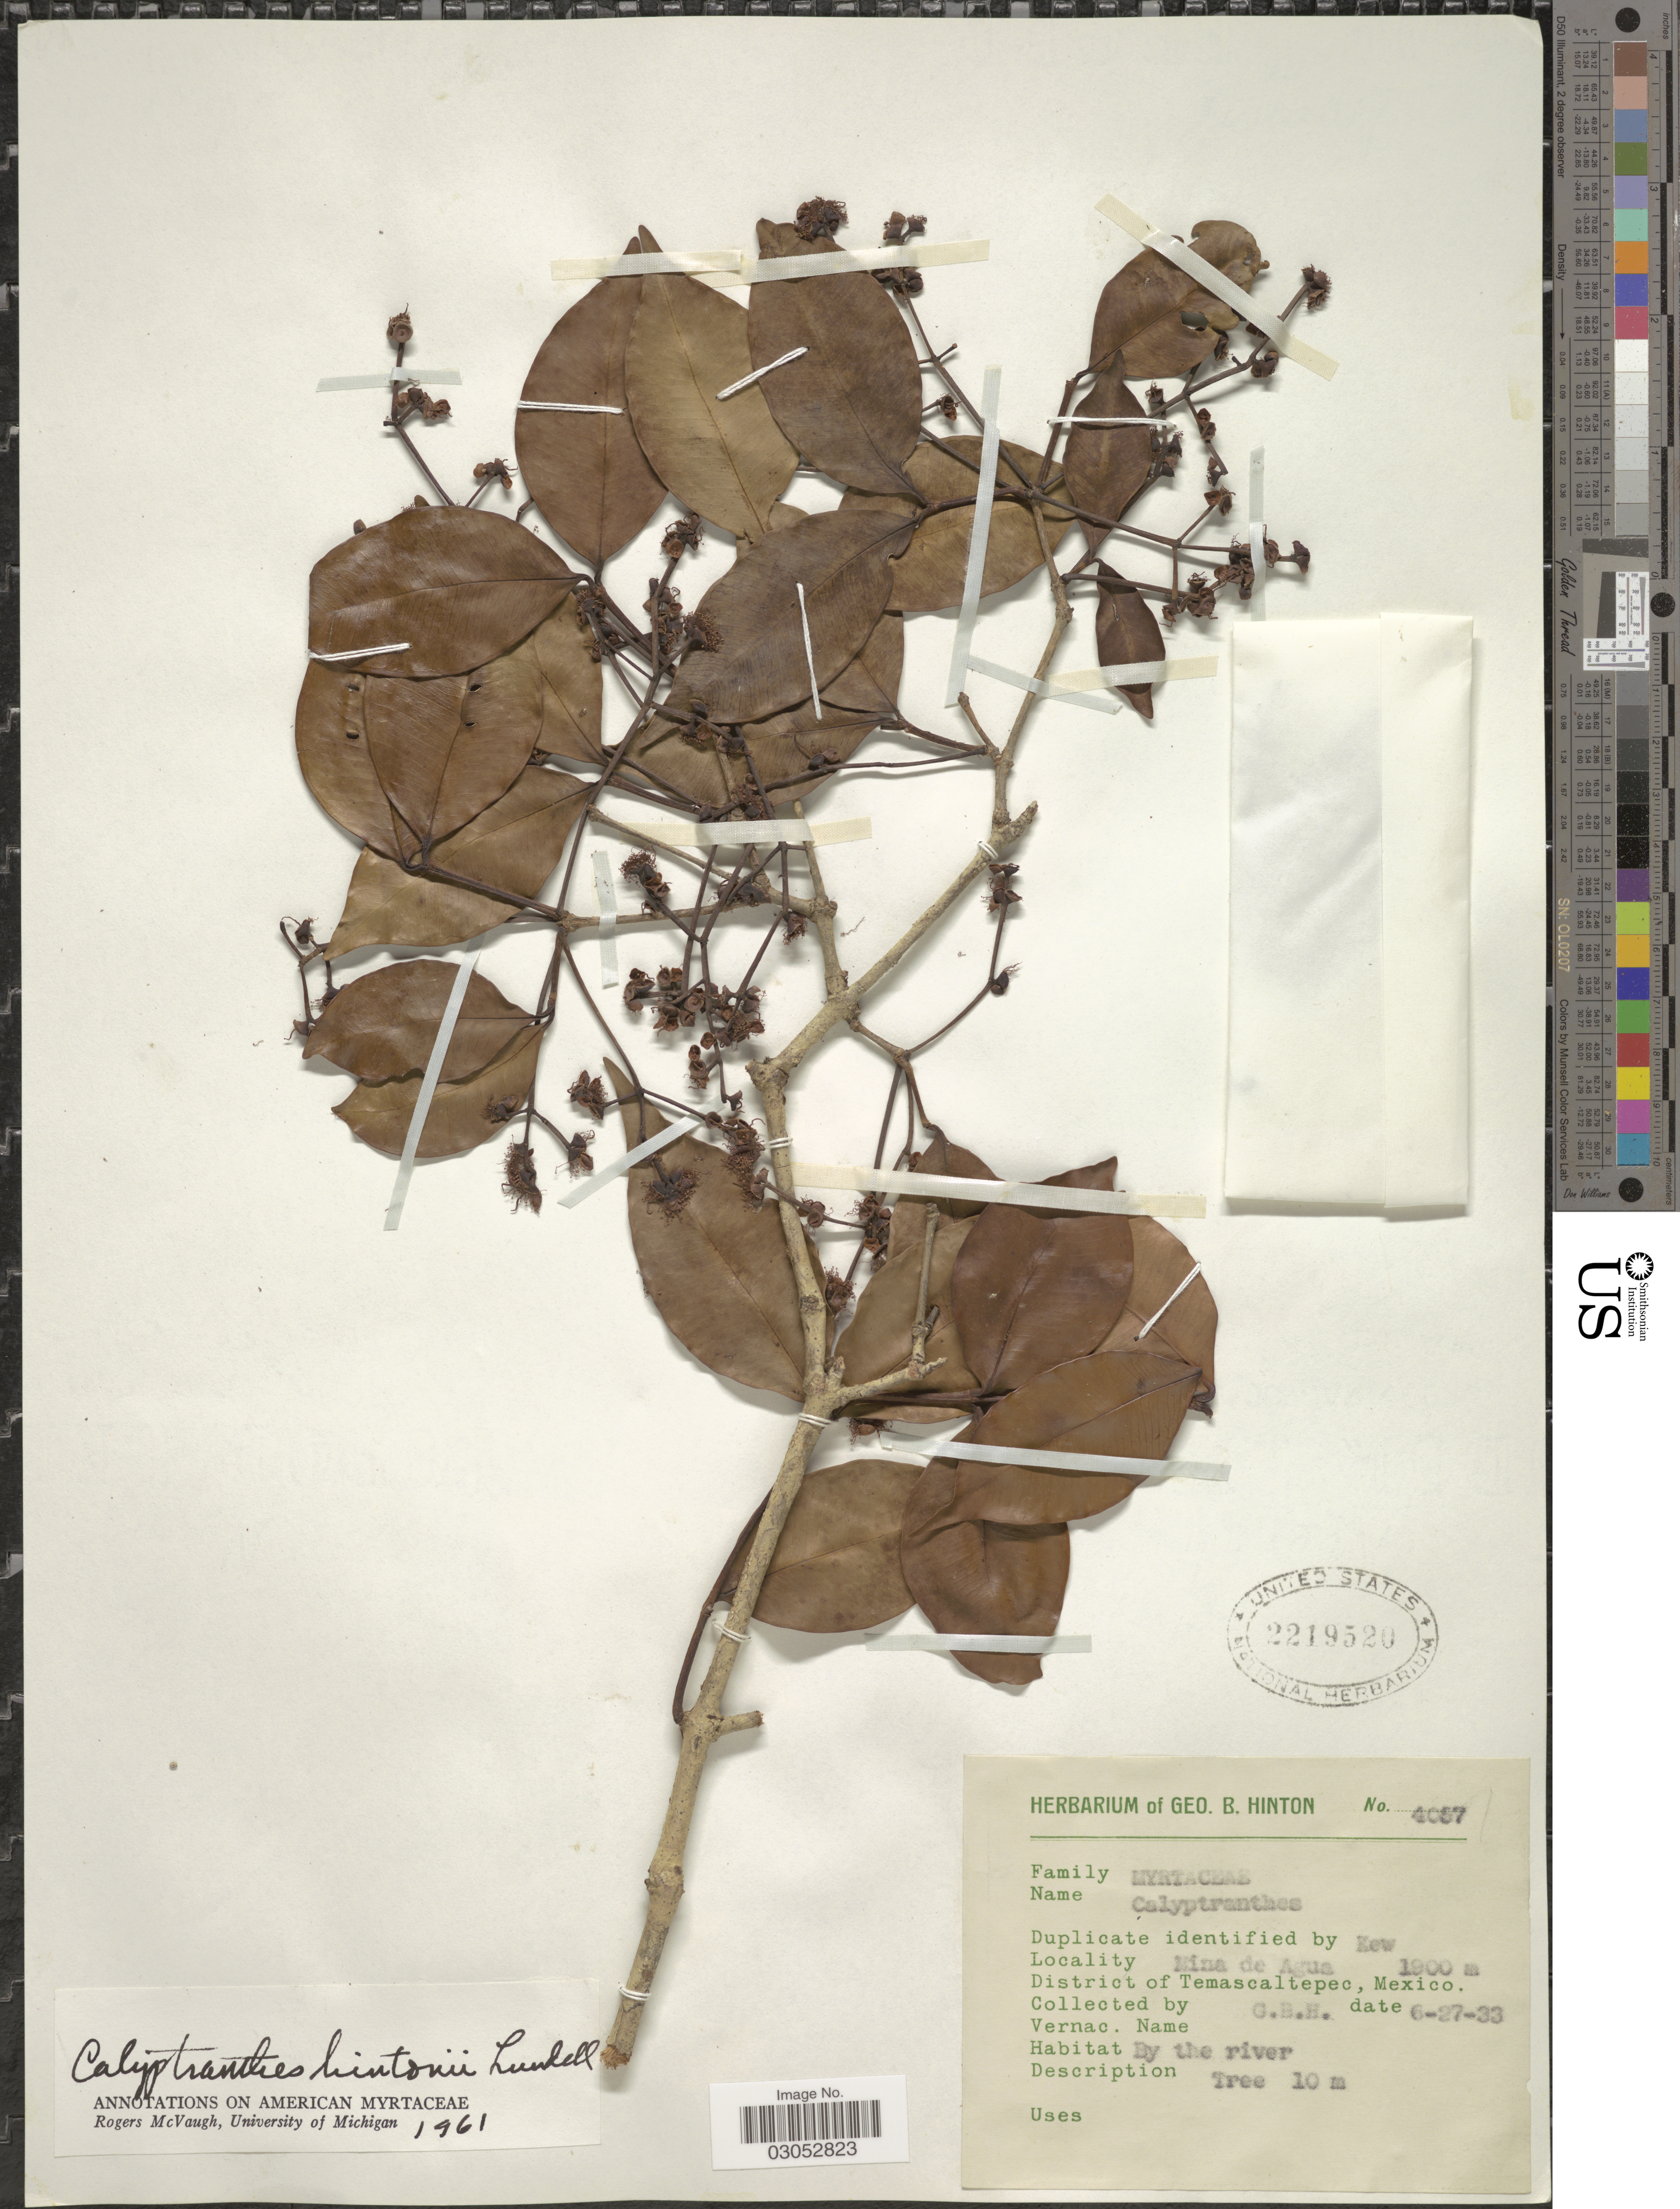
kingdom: Plantae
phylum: Tracheophyta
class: Magnoliopsida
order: Myrtales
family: Myrtaceae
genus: Myrcia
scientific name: Myrcia hintonii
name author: (Lundell) A.R. Lourenço & Sánchez-Cháv.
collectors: G. B. Hinton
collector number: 4057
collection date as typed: Transcribed d/m/y: 27/6/33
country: Mexico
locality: Mina de Agua, District of Temascaltepec.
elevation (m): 1900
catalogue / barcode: US 2219520